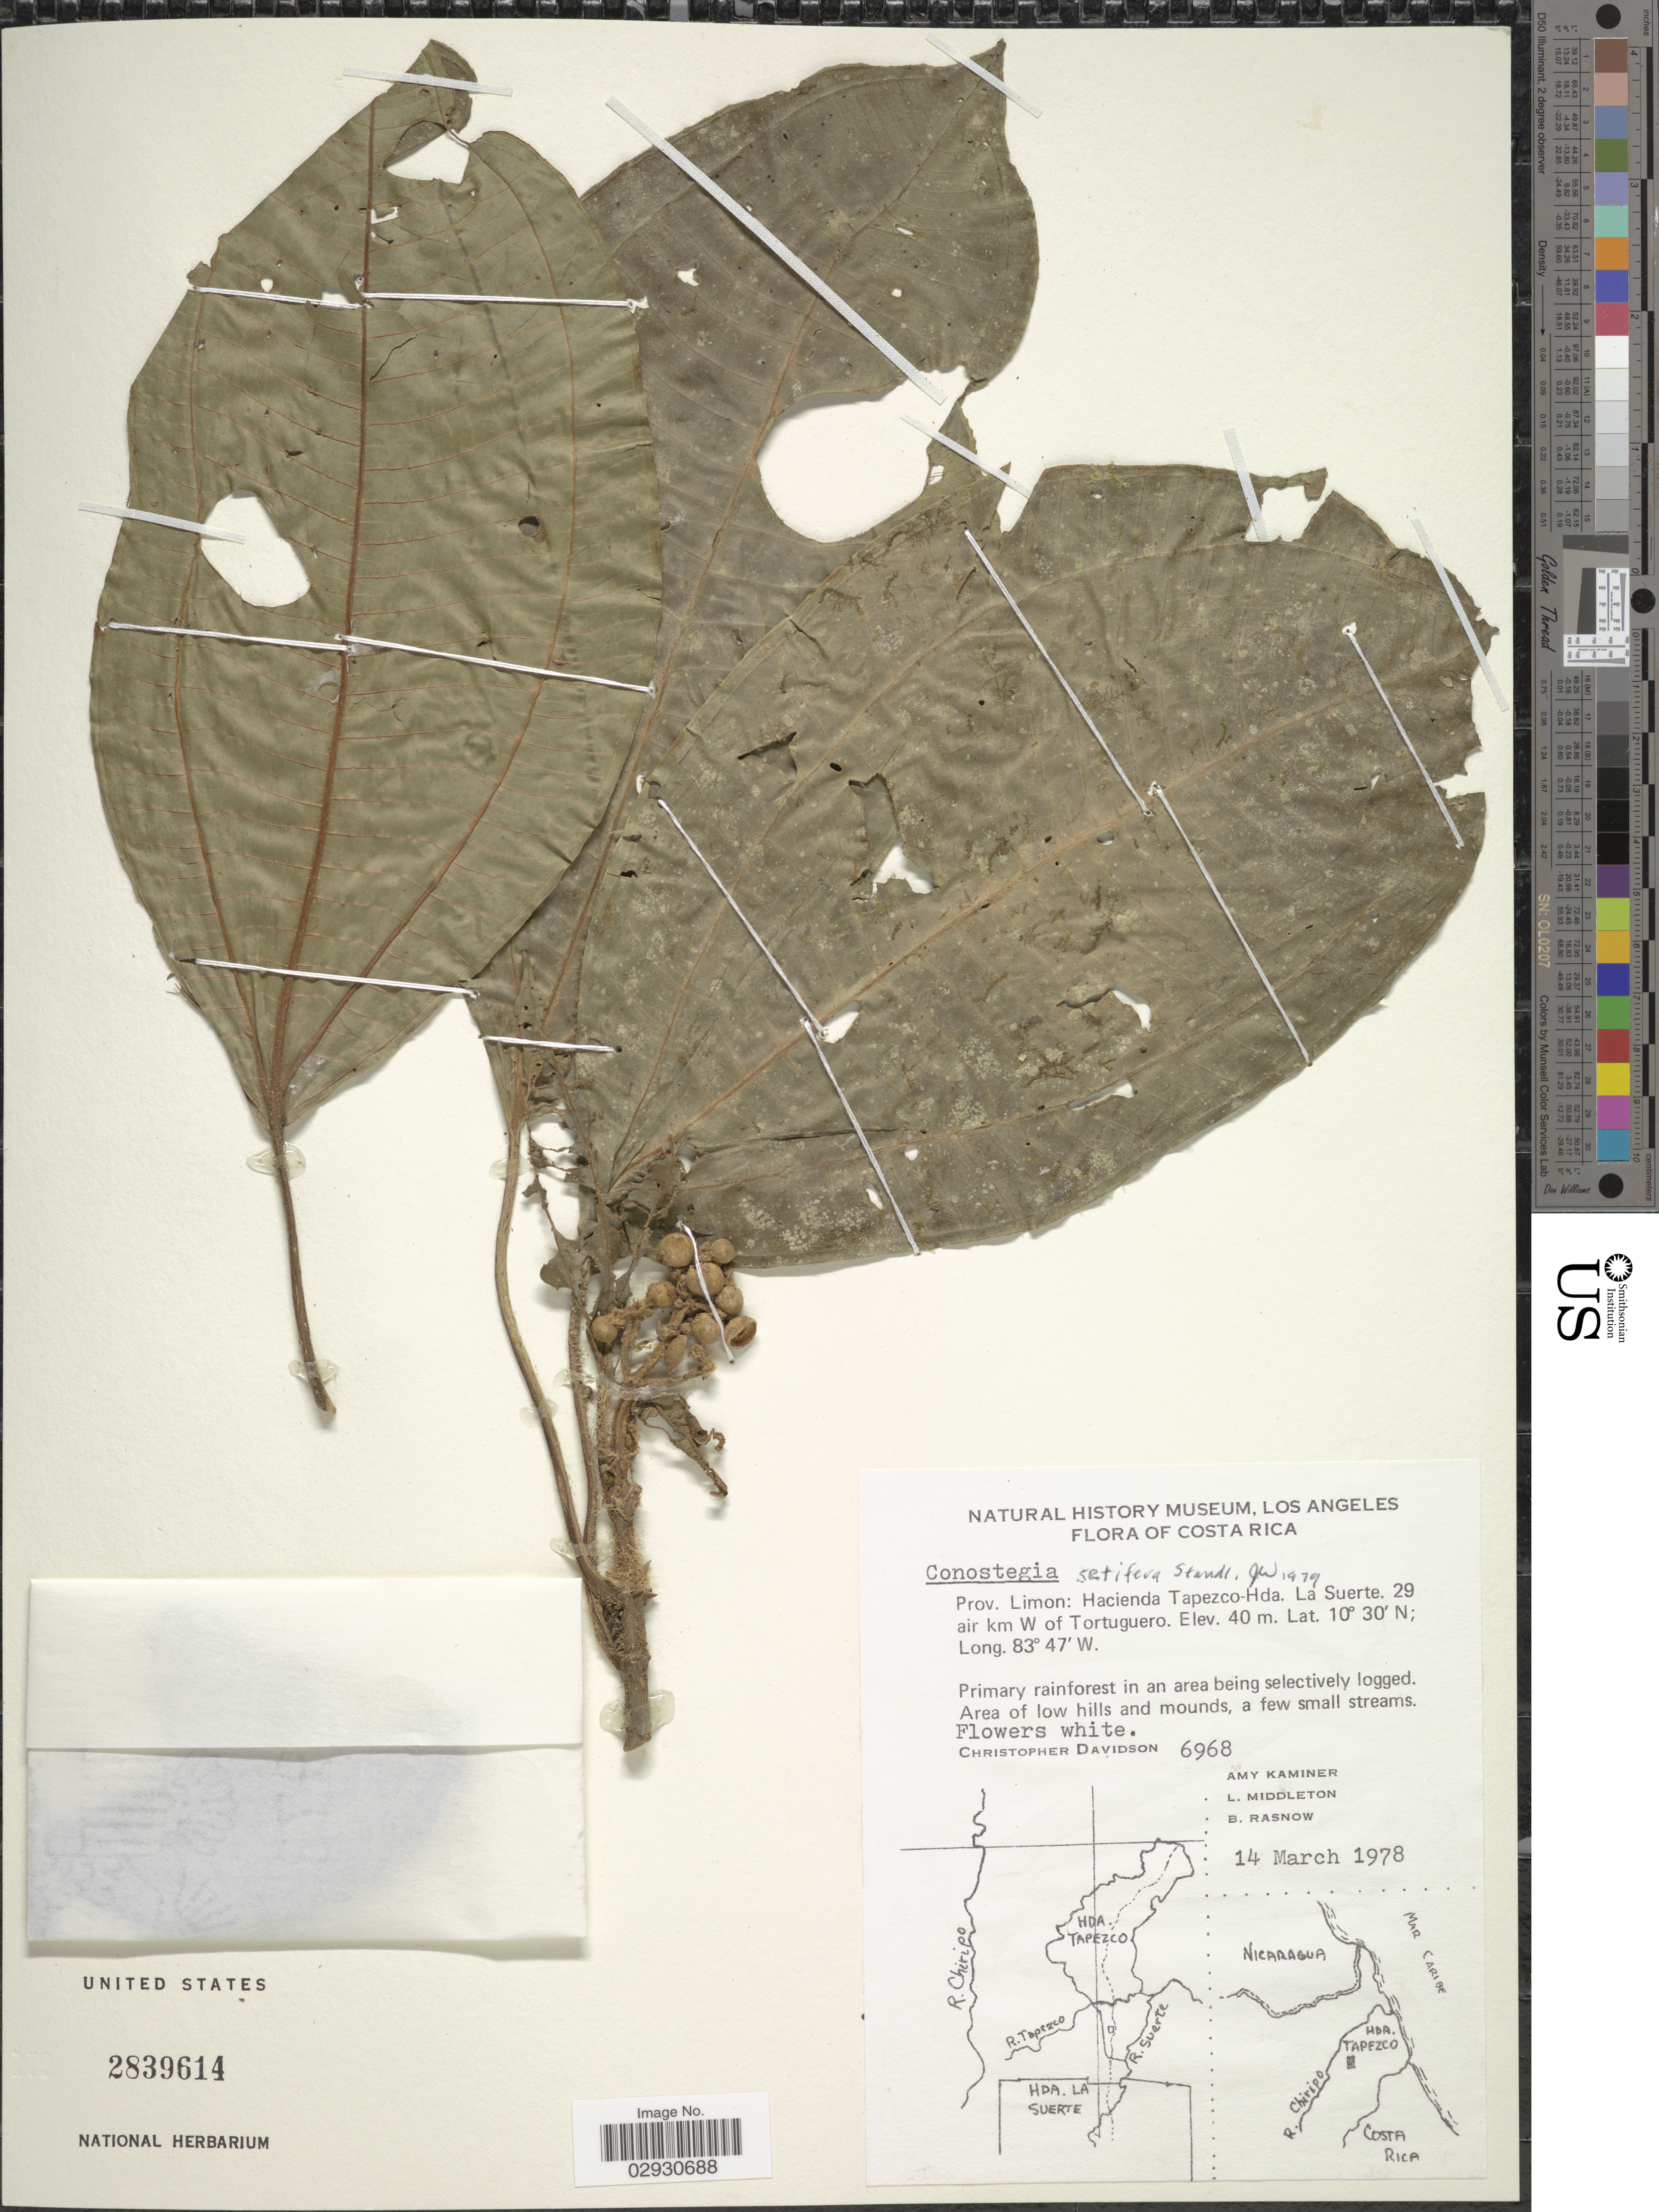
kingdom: Plantae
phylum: Tracheophyta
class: Magnoliopsida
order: Myrtales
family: Melastomataceae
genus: Conostegia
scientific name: Conostegia setifera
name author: Standl.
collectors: C. Davidson, A. Kaminer, L. Middleton & B. Rasnow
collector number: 6968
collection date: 1978-03-14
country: Costa Rica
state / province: Limón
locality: Prov. Limon: Hacienda Tapezco-Hda. La Suerte. 29 air km W of Tortuguero.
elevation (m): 40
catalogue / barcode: US 2839614